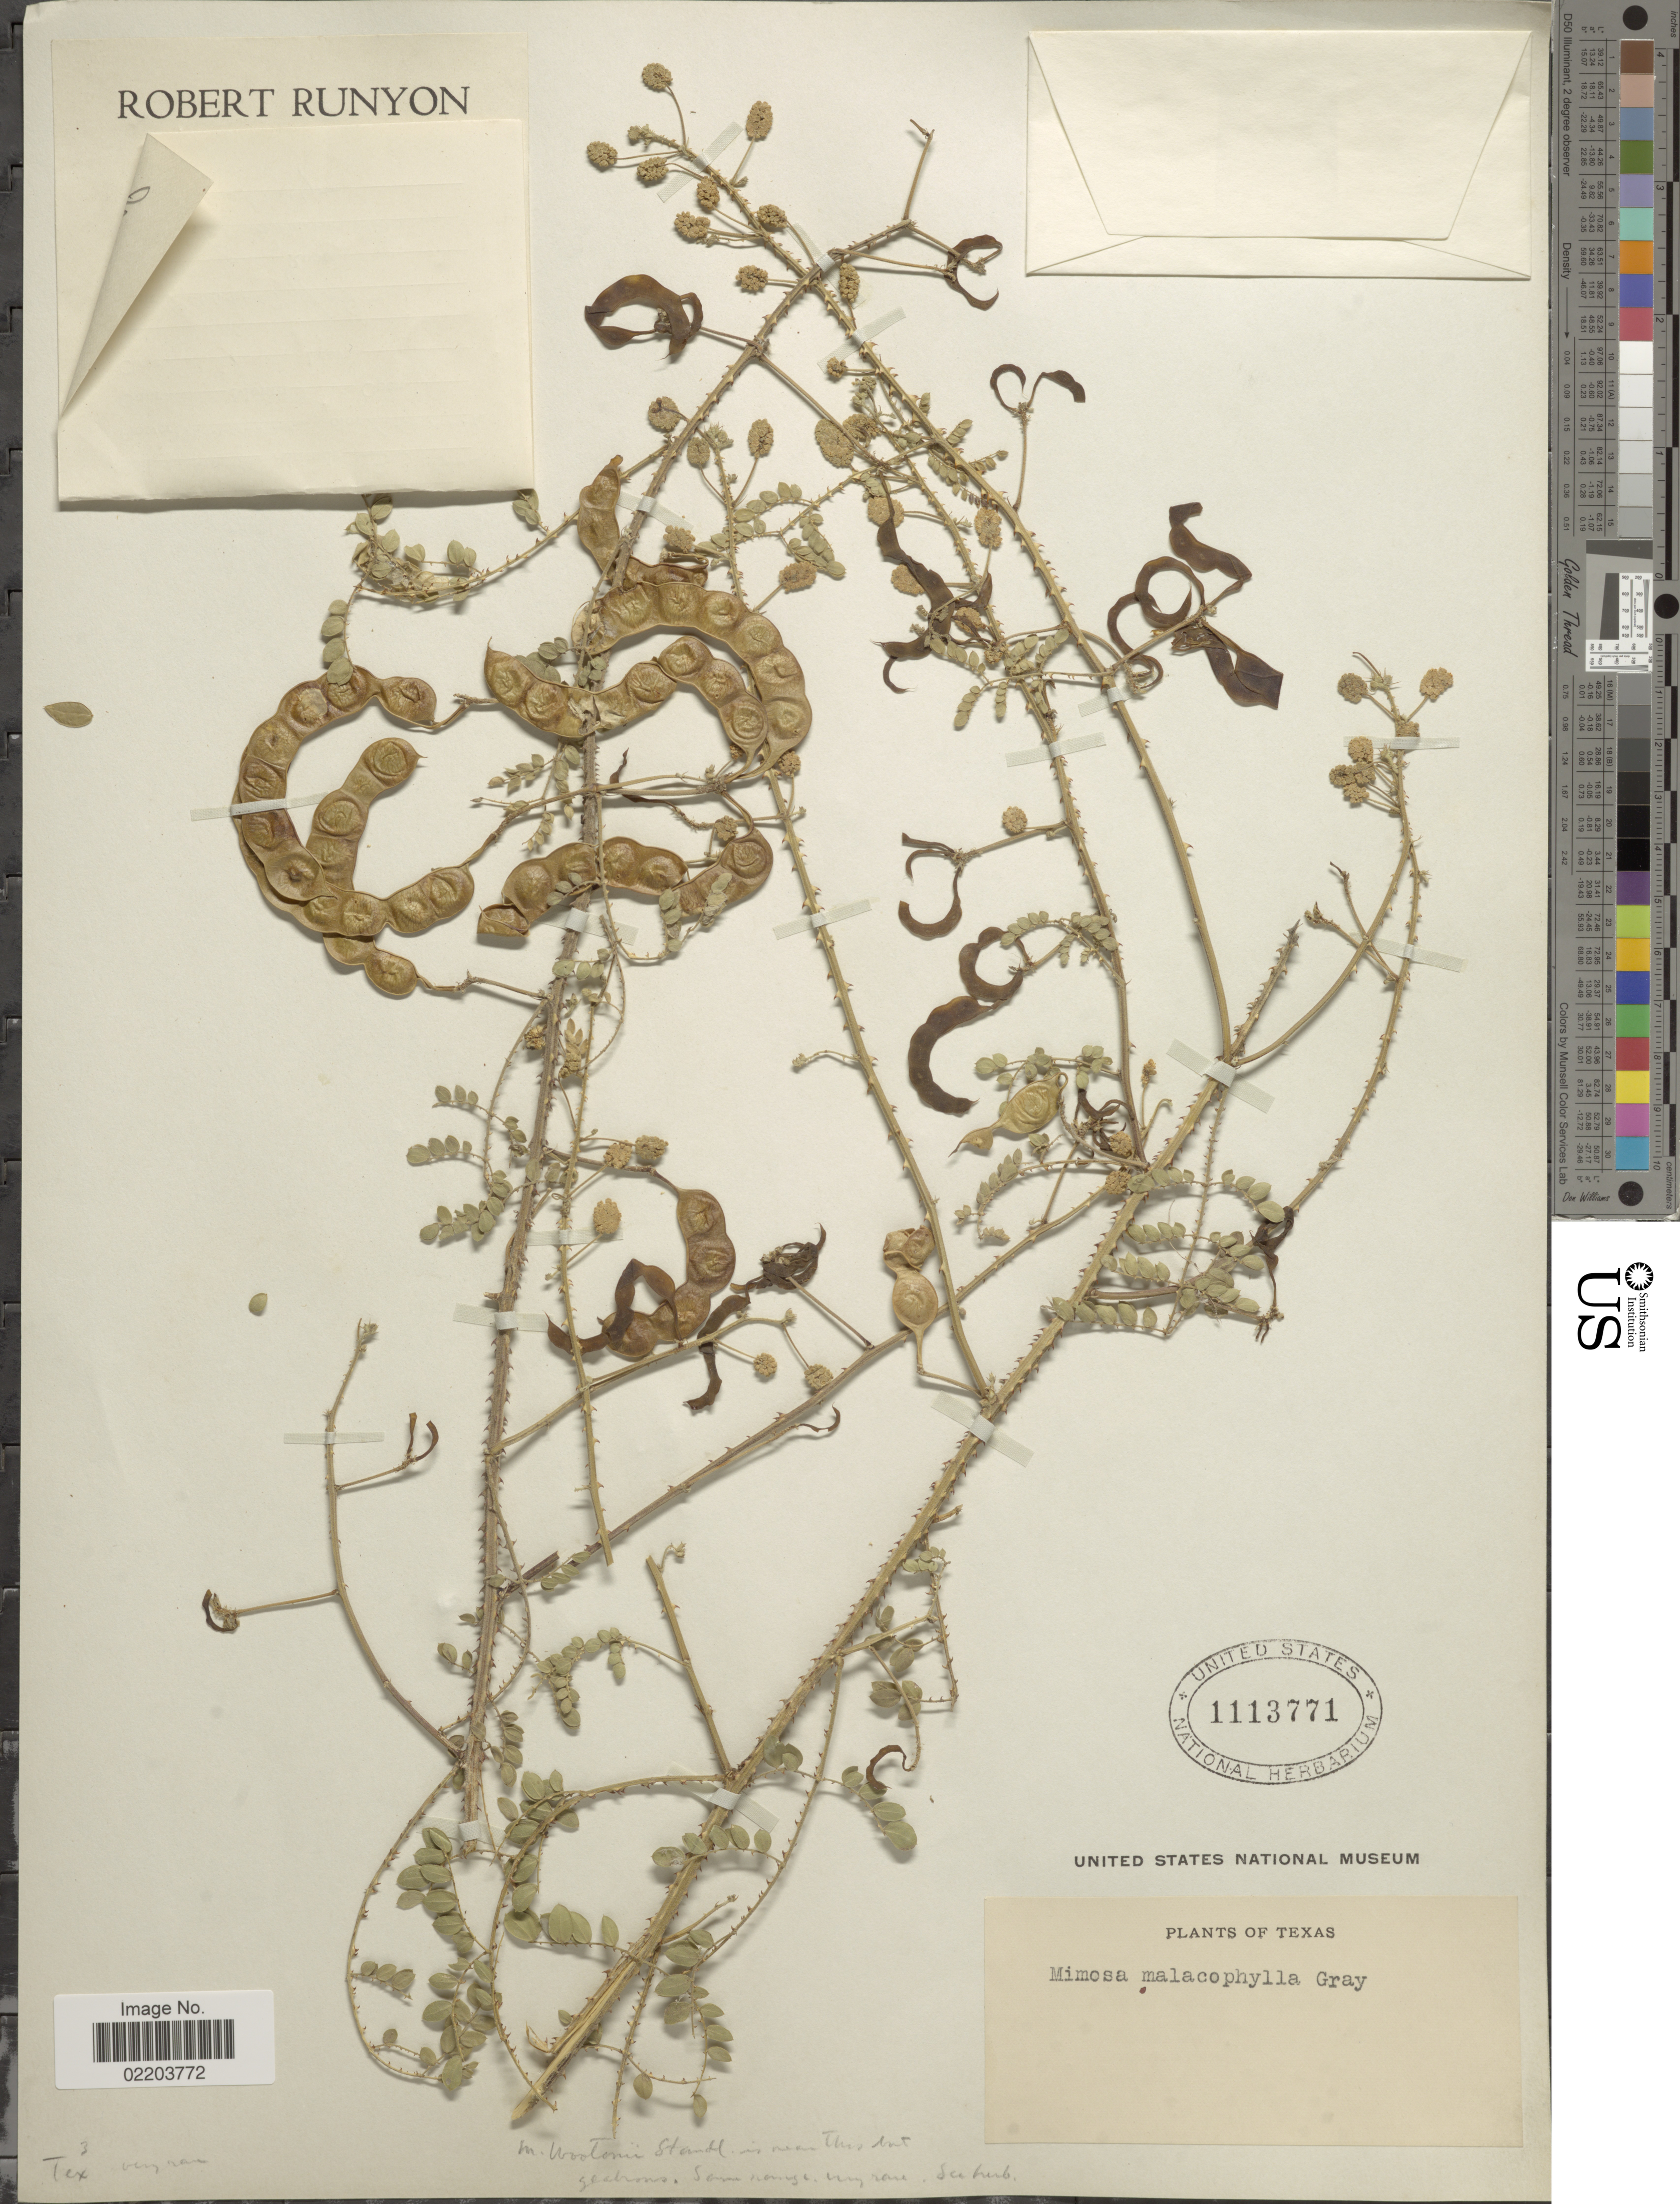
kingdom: Plantae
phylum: Tracheophyta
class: Magnoliopsida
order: Fabales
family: Fabaceae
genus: Mimosa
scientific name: Mimosa malacophylla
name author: A. Gray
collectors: R. Runyon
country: United States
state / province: Texas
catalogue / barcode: US 1113771